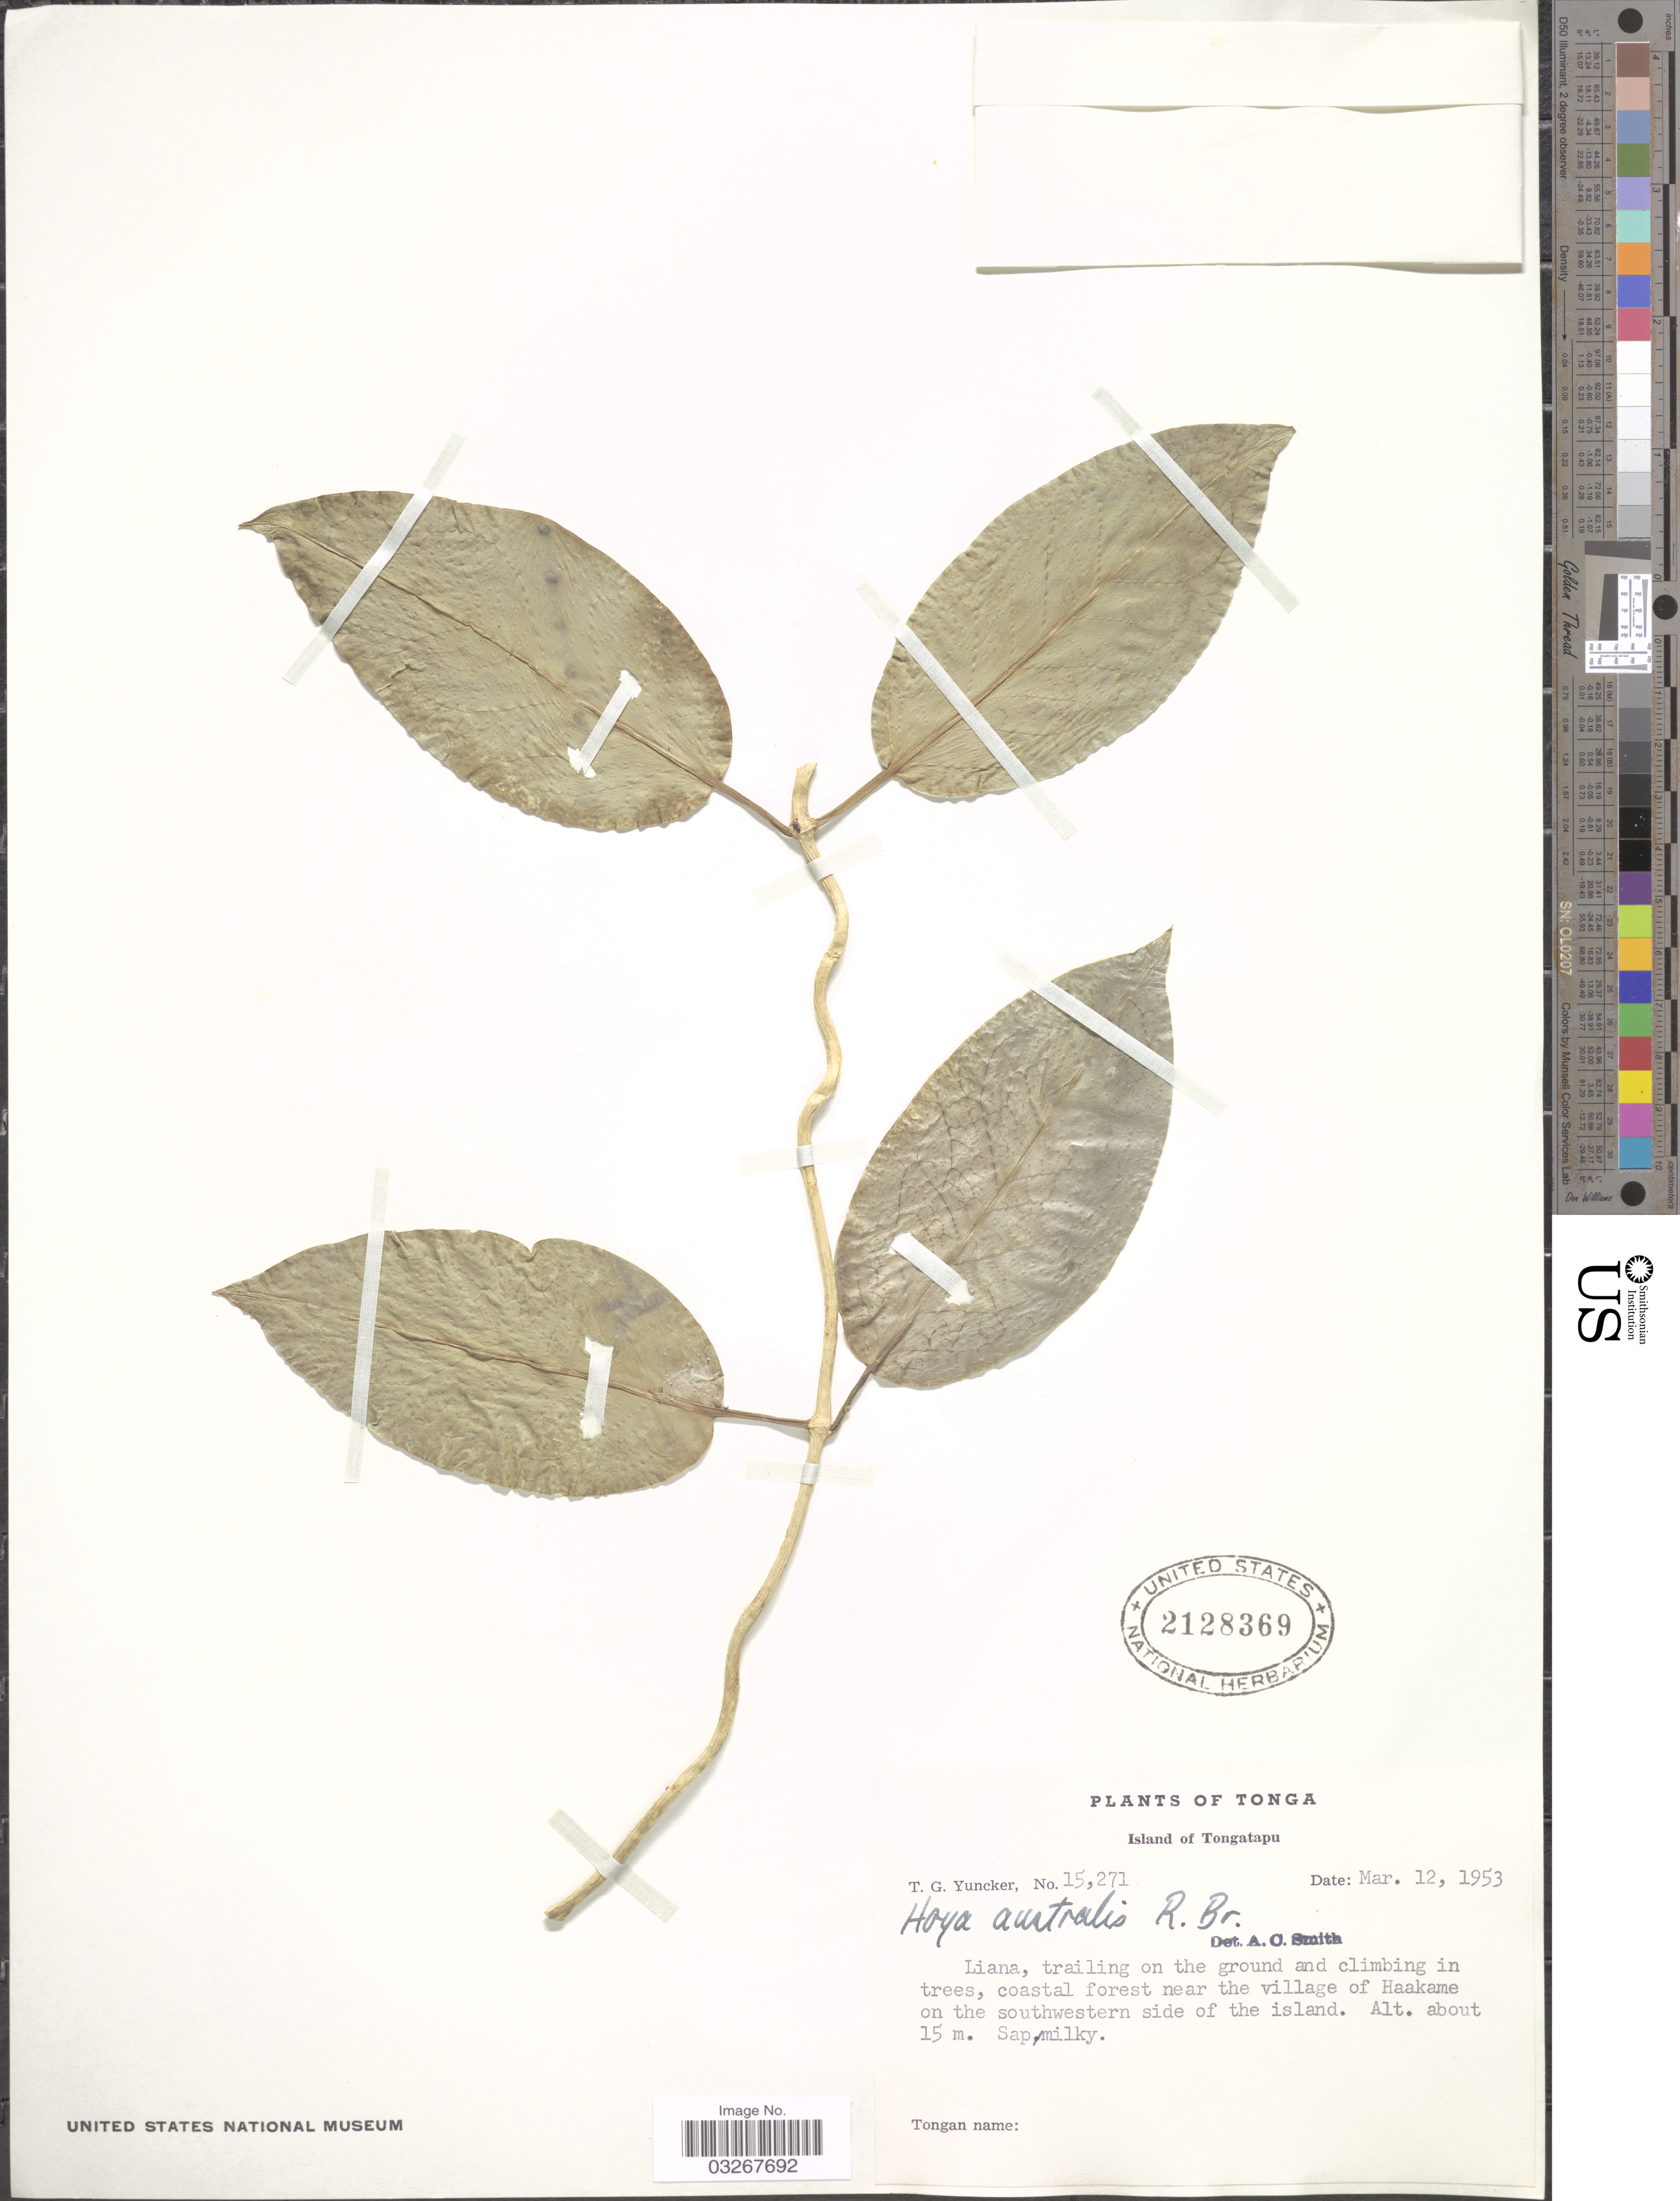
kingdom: Plantae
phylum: Tracheophyta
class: Magnoliopsida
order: Gentianales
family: Apocynaceae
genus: Hoya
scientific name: Hoya australis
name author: R. Br. ex J. Traill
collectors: T. G. Yuncker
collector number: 15271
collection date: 1953-03-12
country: Tonga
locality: Island of Tongatapu. Near the village of Haakame on the southwestern side of the island.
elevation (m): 15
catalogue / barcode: US 2128369